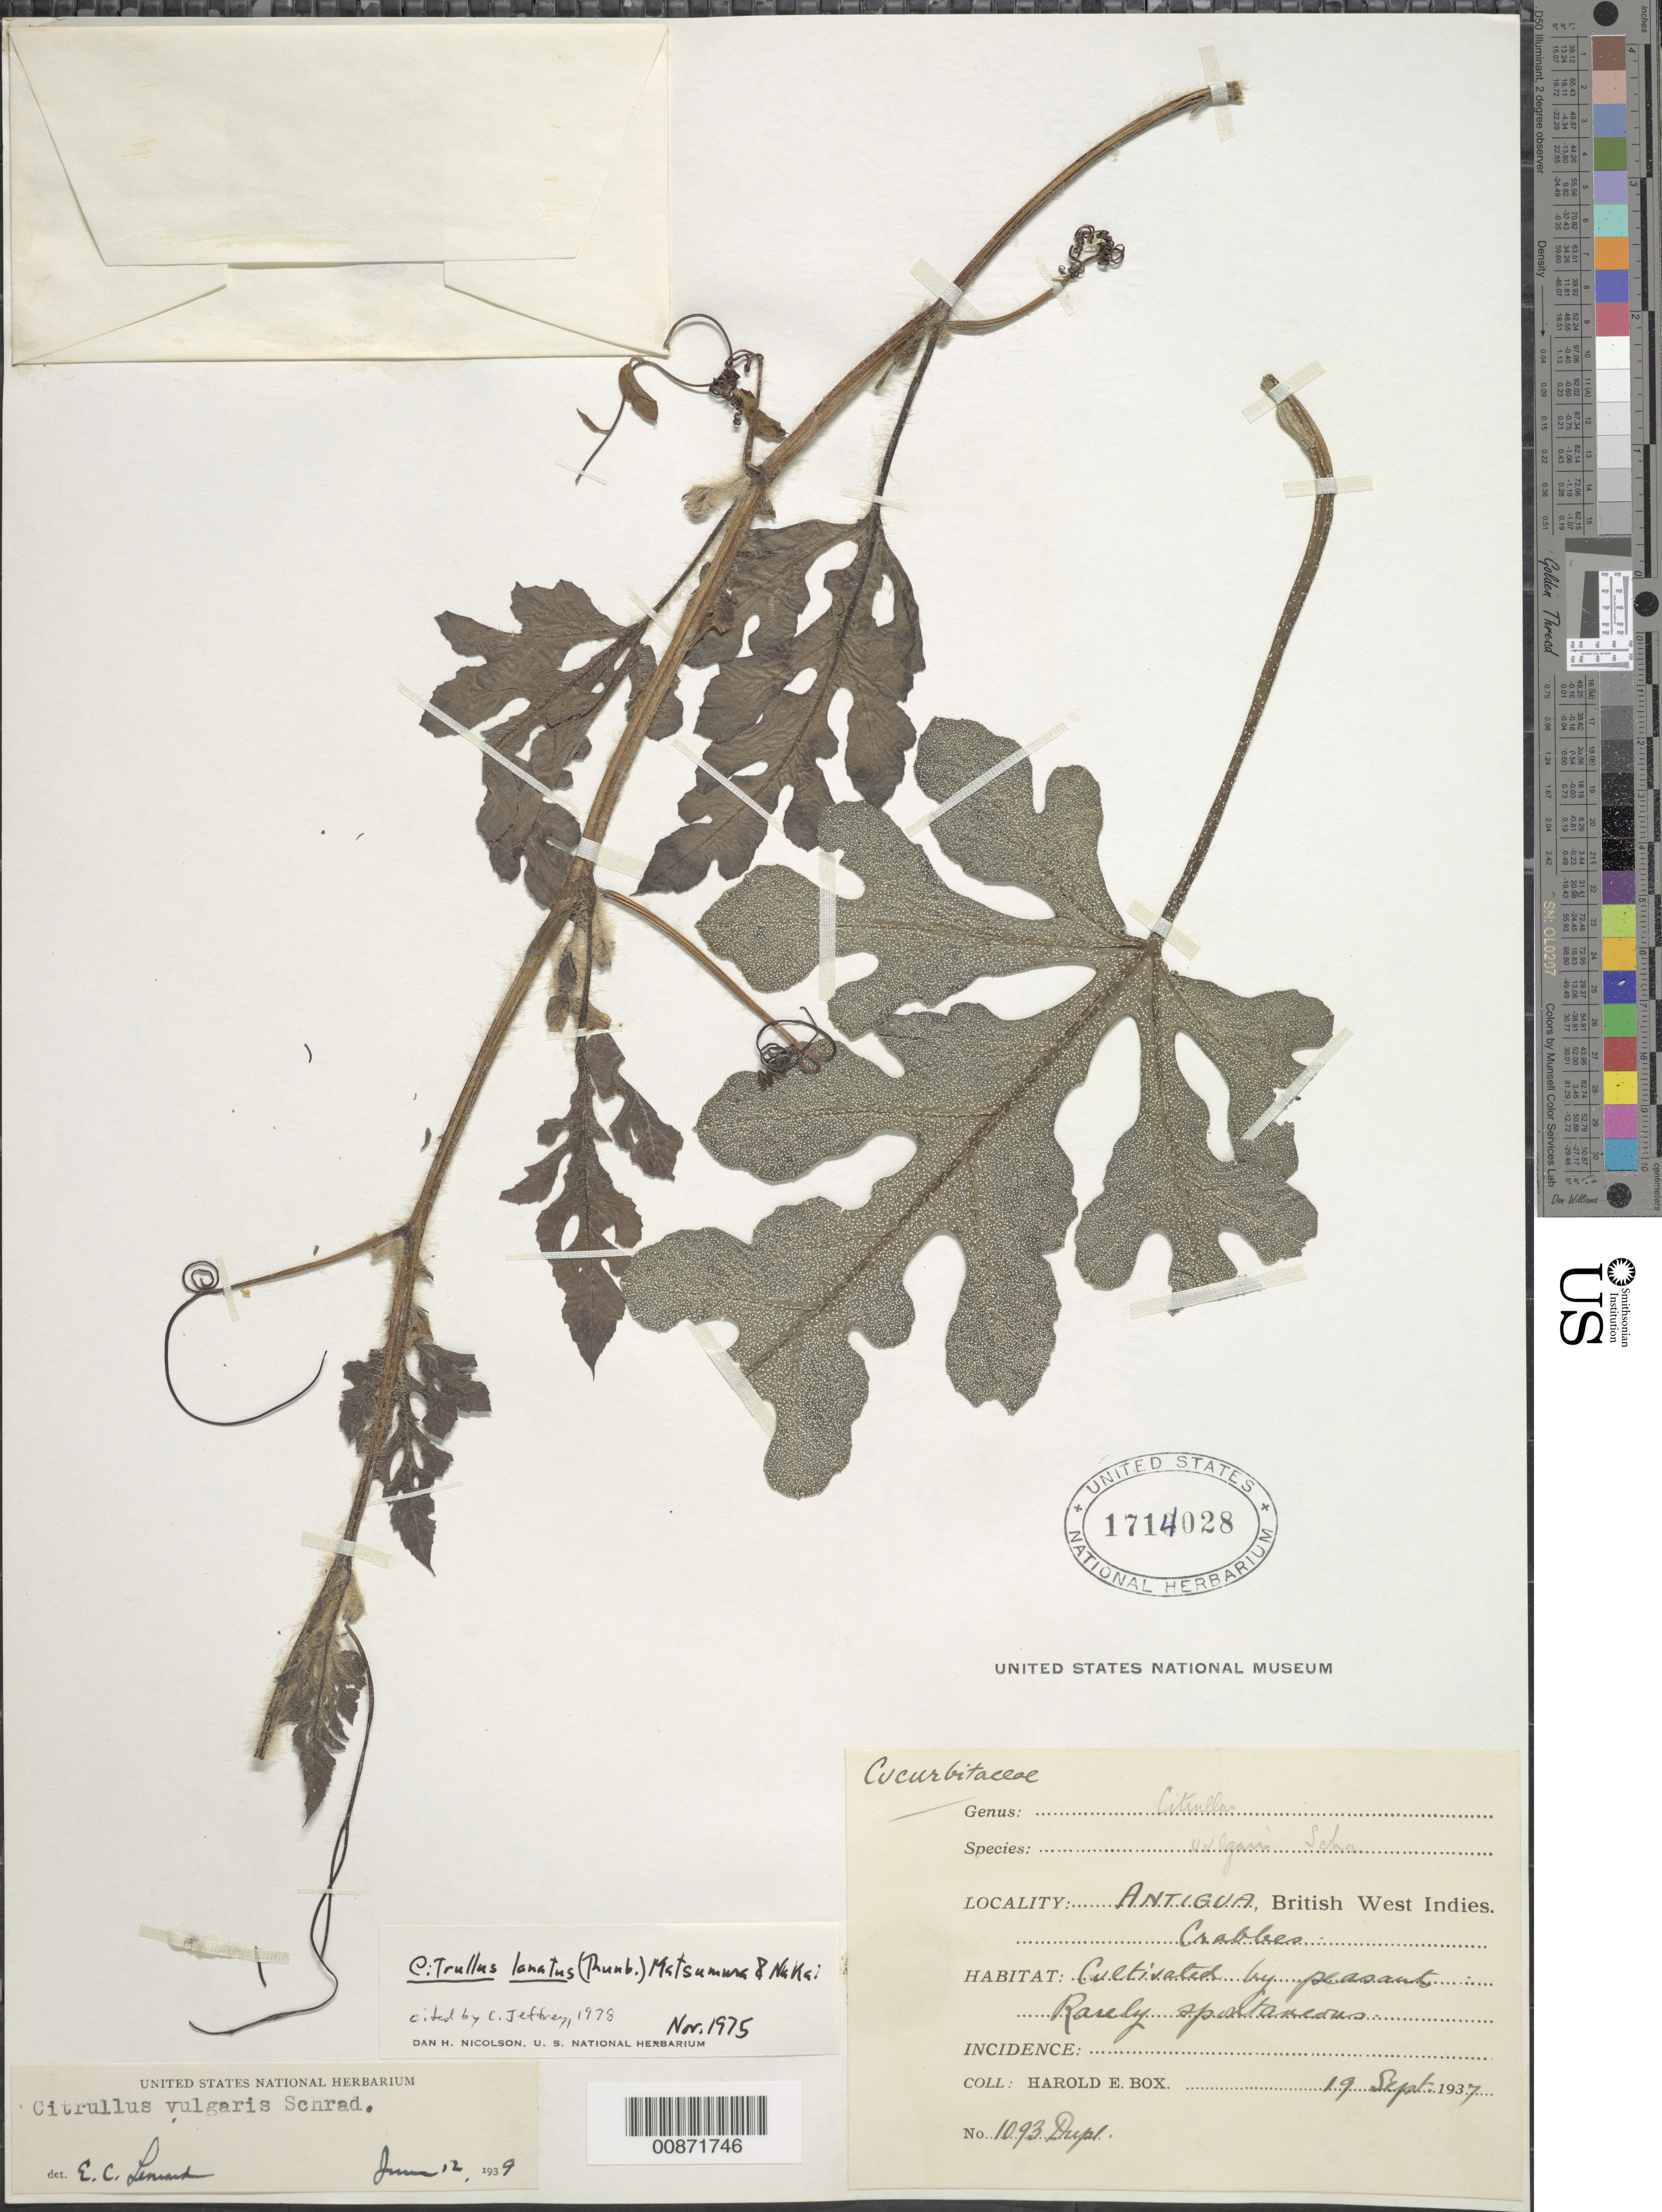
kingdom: Plantae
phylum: Tracheophyta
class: Magnoliopsida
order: Cucurbitales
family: Cucurbitaceae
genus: Citrullus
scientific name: Citrullus lanatus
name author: (Thunb.) Matsum. & Nakai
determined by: Nicolson, Dan H.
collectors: H. E. Box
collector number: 1093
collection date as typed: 19 Sep 1937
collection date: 1937-09-19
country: Antigua and Barbuda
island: Leeward Is.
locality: Crabbes (sp?)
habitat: Cultivated peasant land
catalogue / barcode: US 1714028